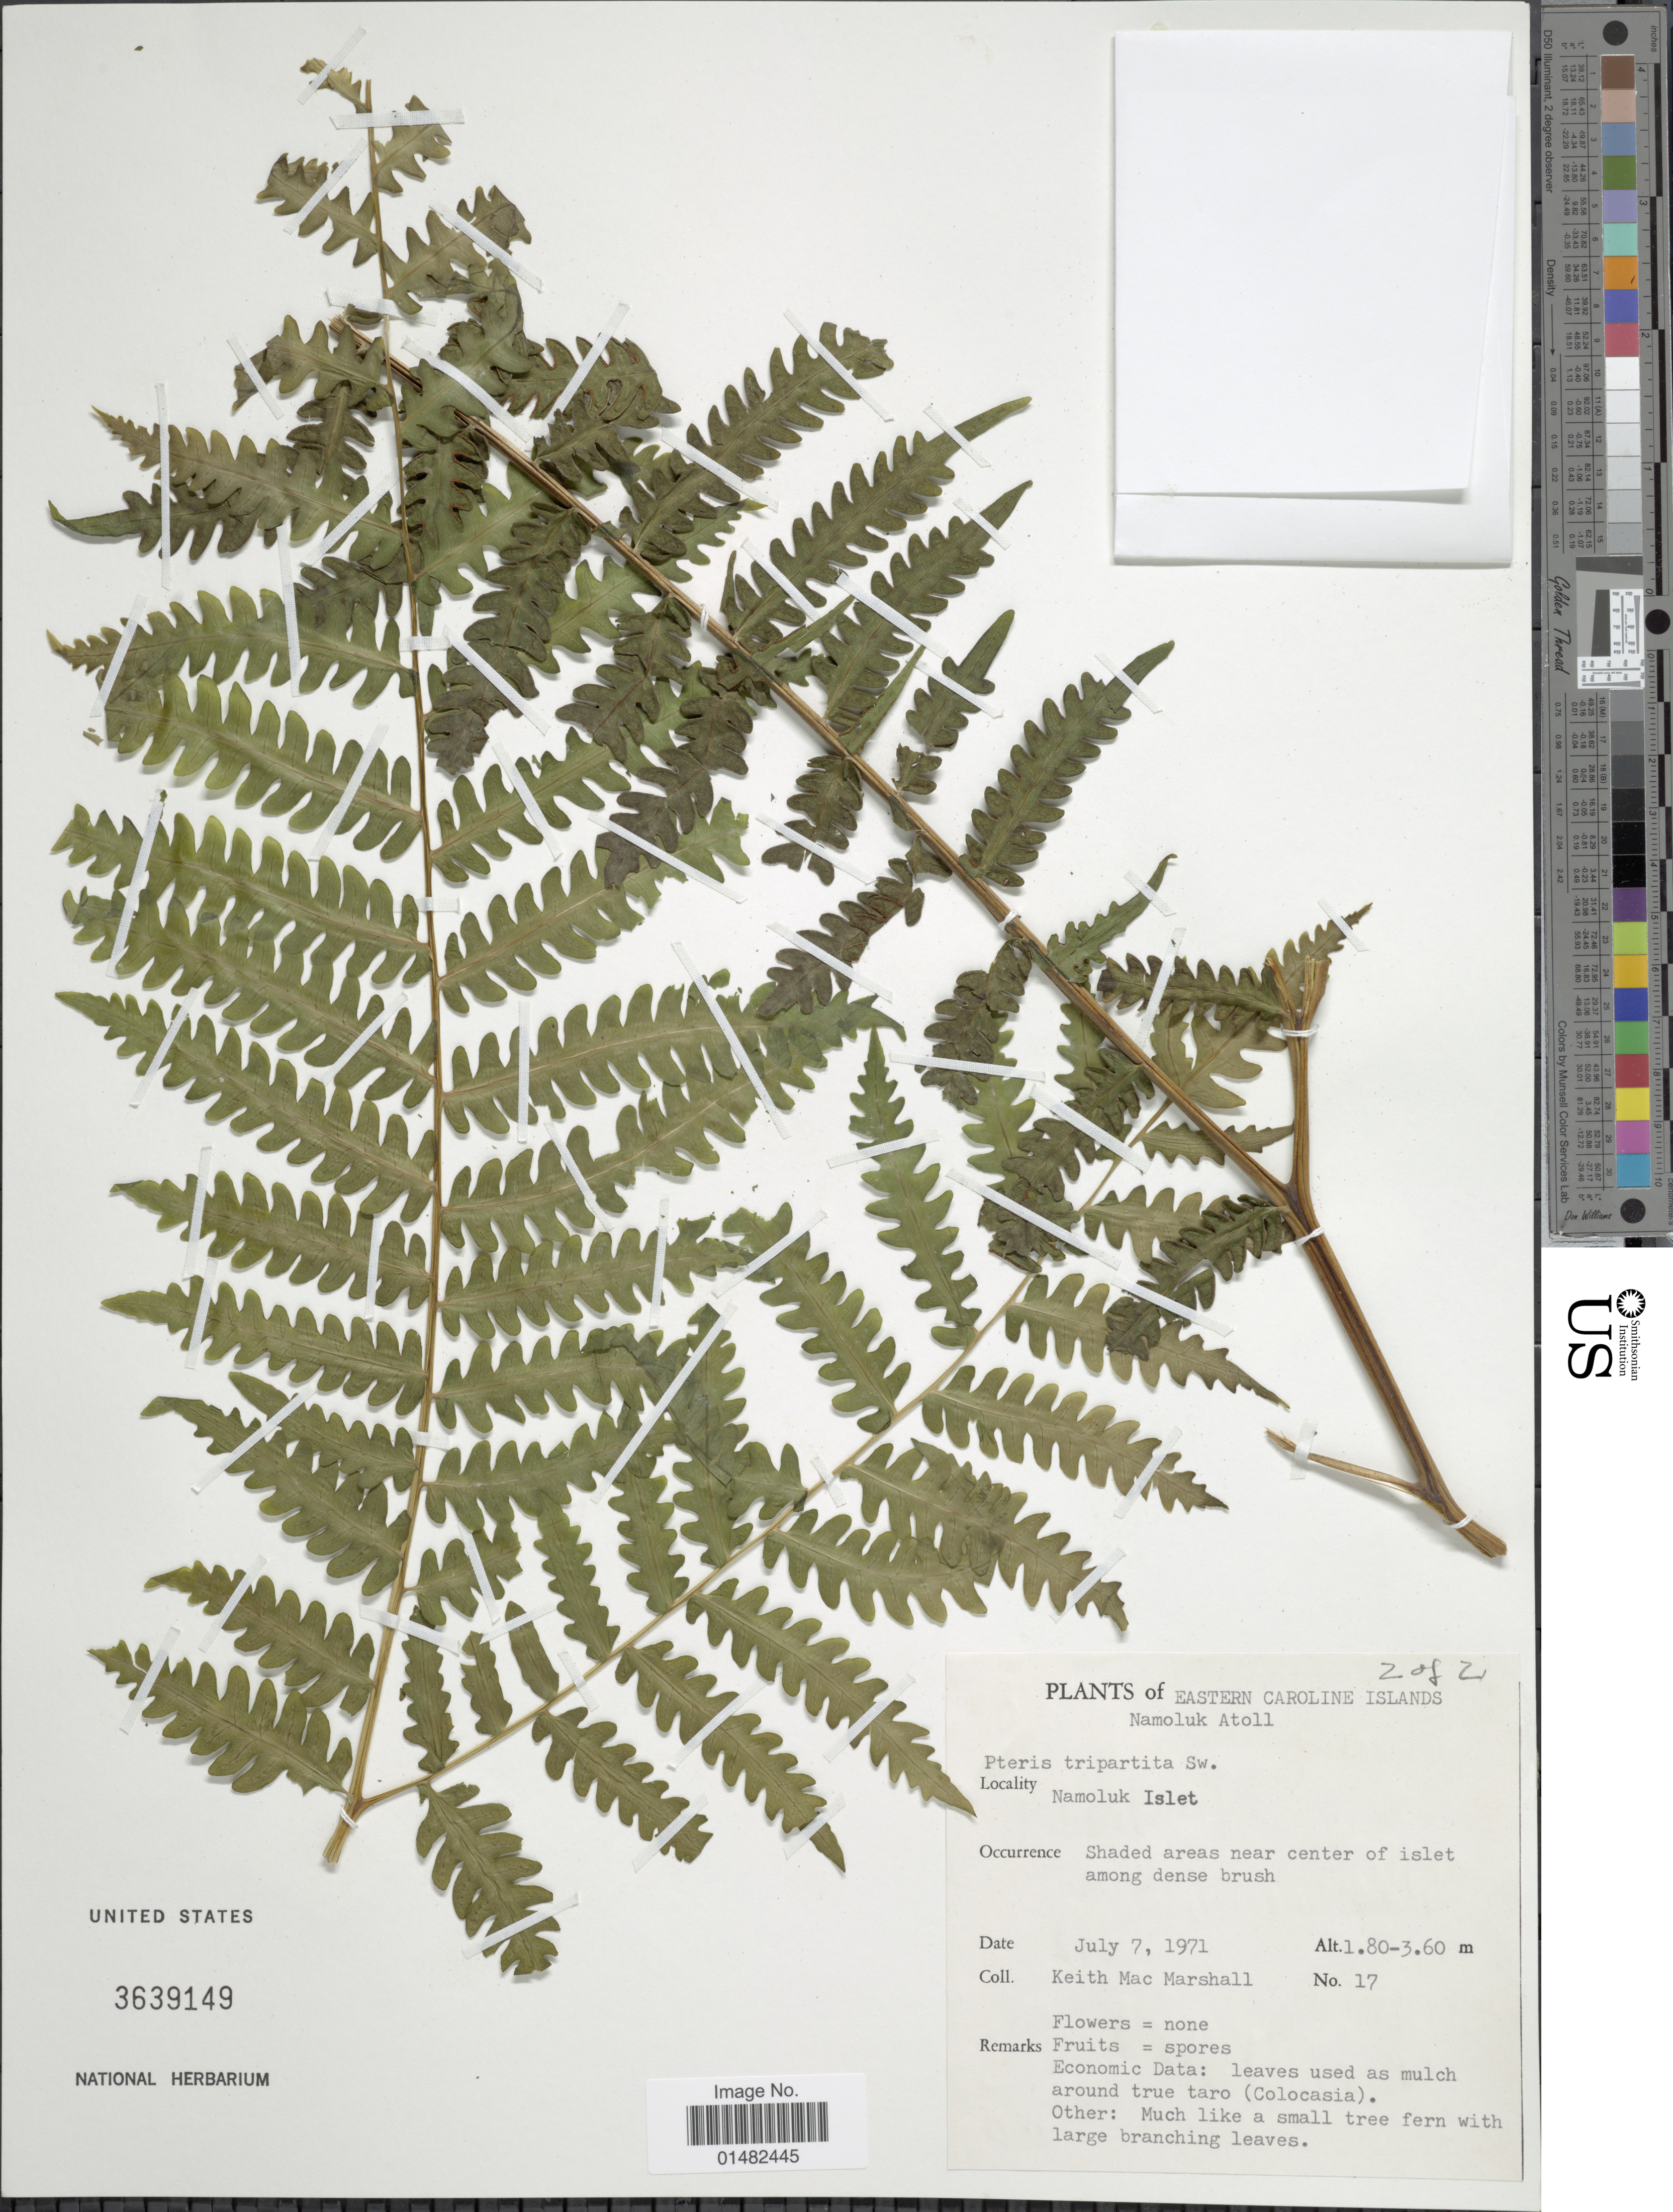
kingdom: Plantae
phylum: Tracheophyta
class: Polypodiopsida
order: Polypodiales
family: Pteridaceae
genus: Pteris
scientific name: Pteris tripartita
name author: Sw.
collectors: K. M. Marshall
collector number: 17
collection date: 1971-07-07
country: Micronesia, Federated States of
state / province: Truk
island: Namokuk [Namoluk] Atoll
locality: Eastern Caroline Islands, Namoluk Atoll, Namoluk Islet, Shaded areas near center of islet among dense brush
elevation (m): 1.8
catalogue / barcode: US 3639149